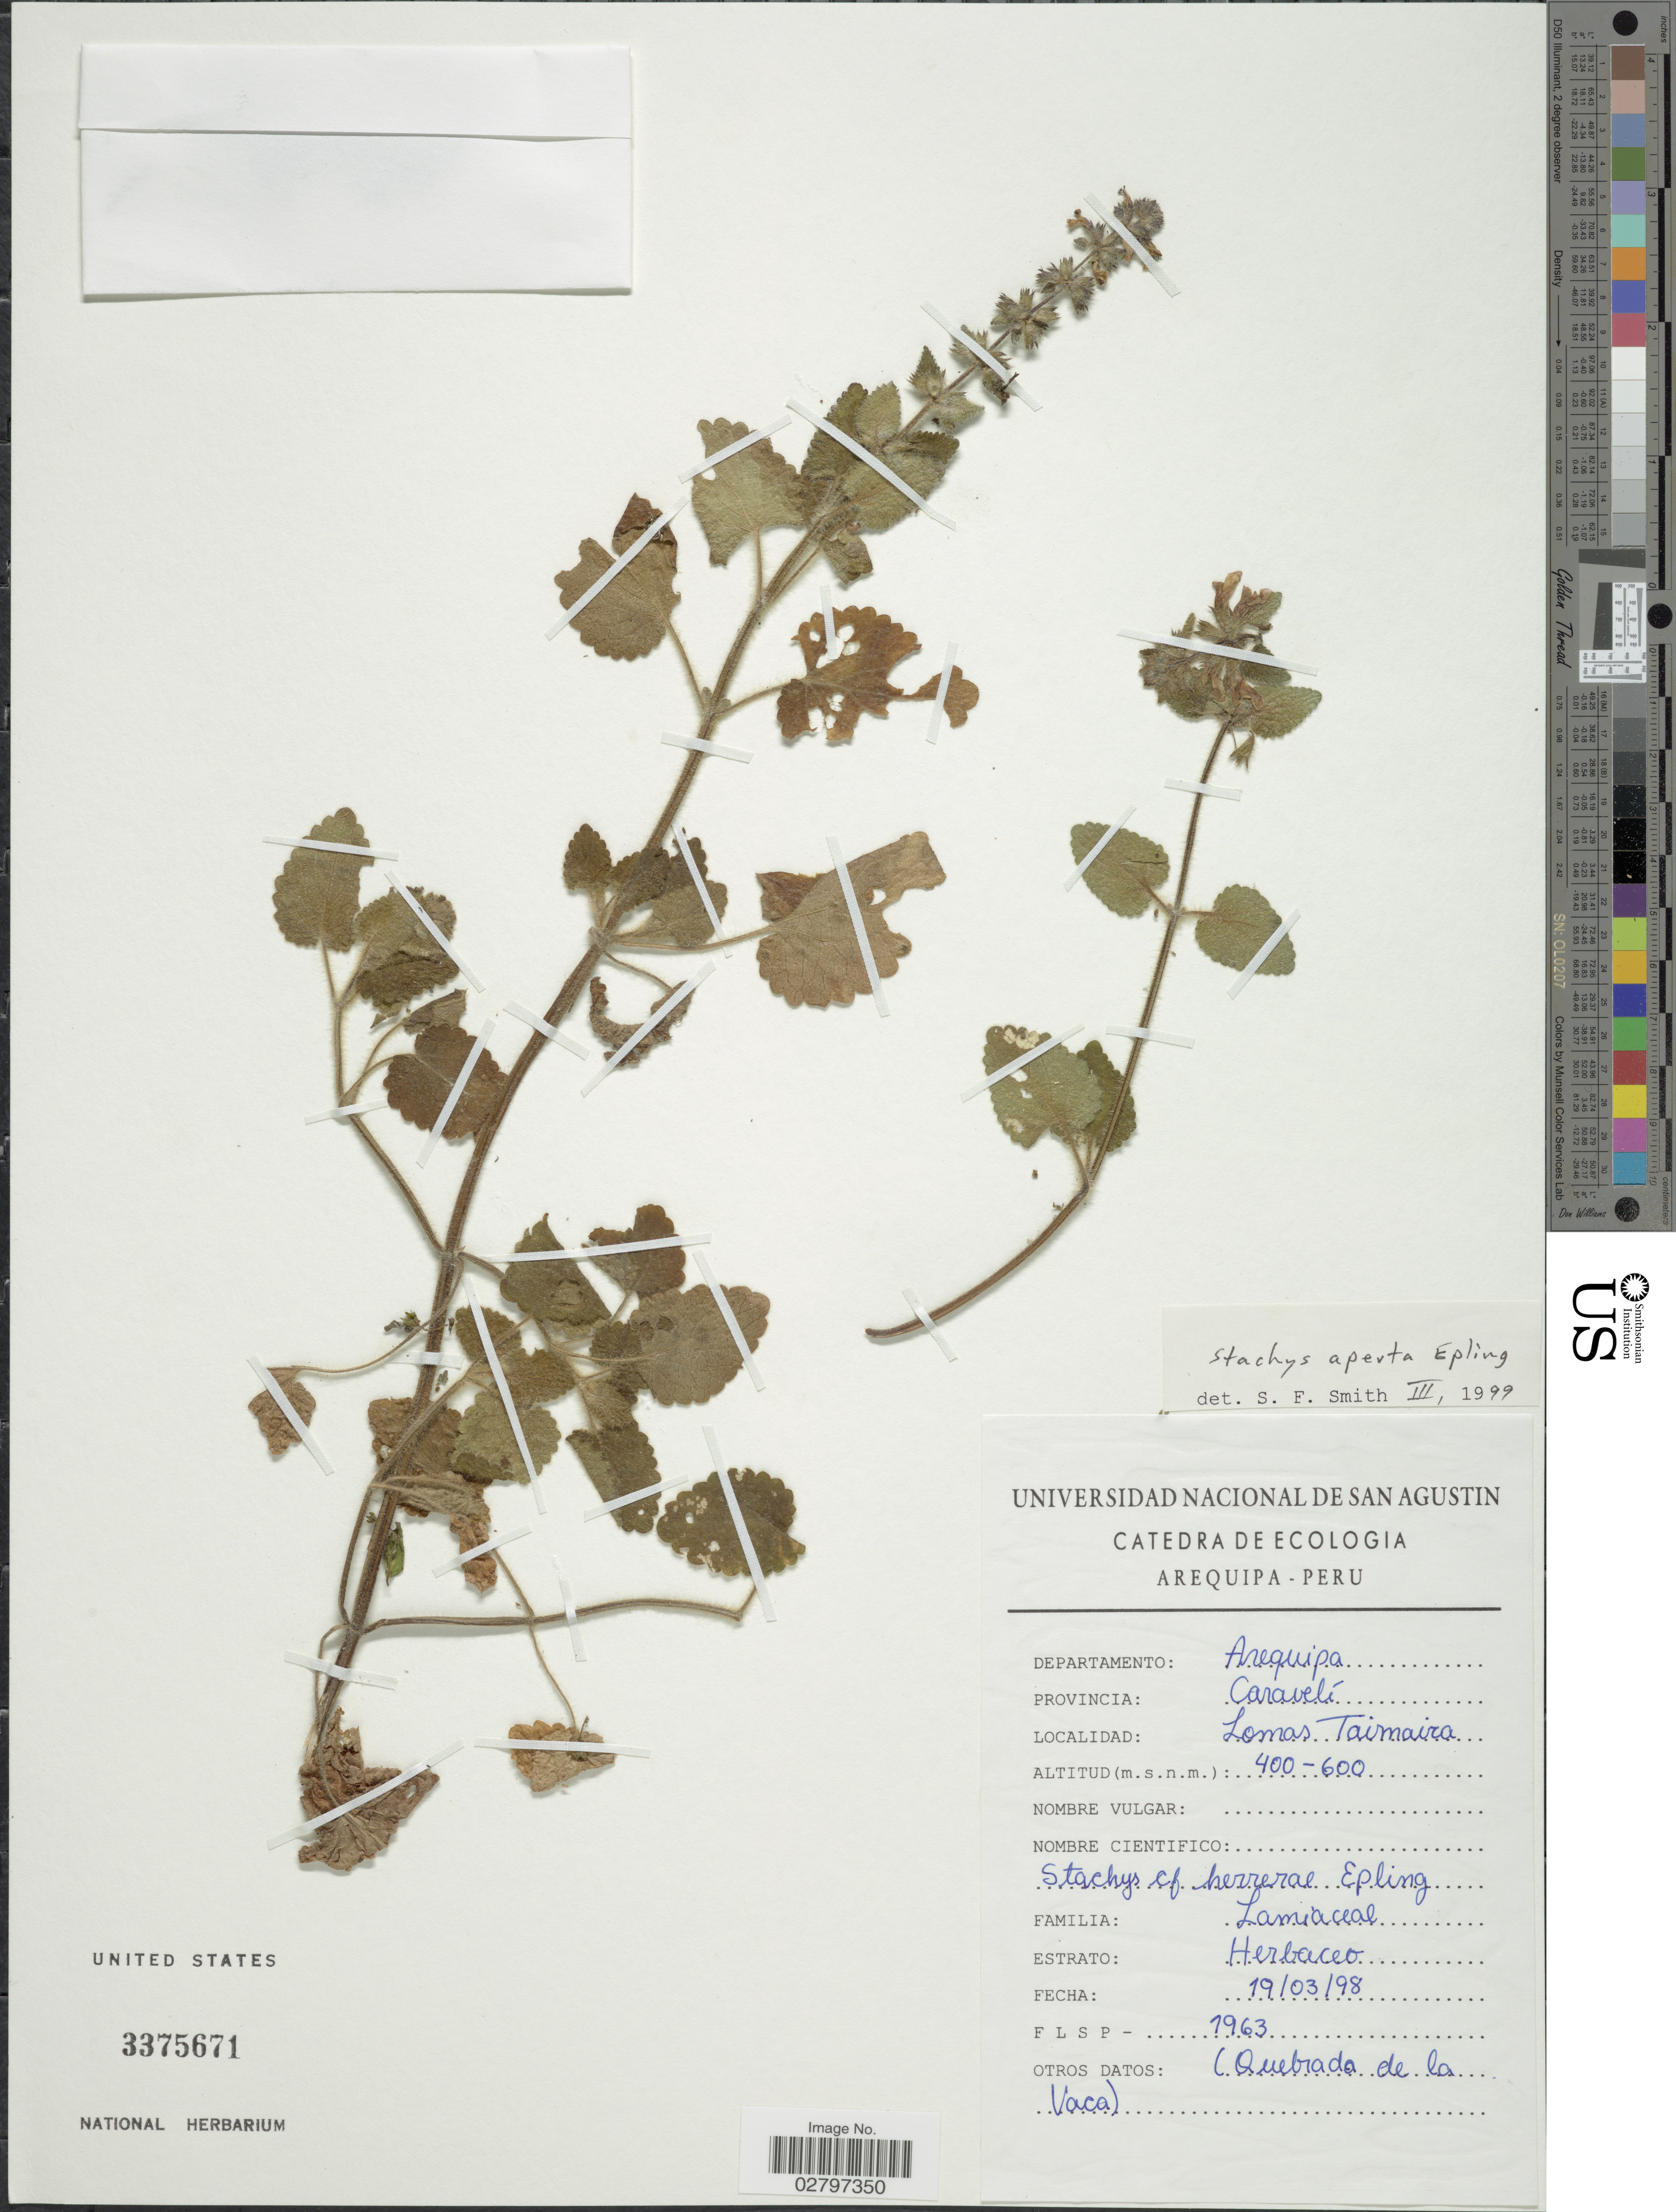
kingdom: Plantae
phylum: Tracheophyta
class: Magnoliopsida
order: Lamiales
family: Lamiaceae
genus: Stachys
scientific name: Stachys aperta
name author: Epling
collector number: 1963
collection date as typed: Transcribed d/m/y: 19/3/98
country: Peru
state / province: Arequipa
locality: Departamento: Arequipa, Provincia: Caravelí, Lomas Taimaira.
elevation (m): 400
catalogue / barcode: US 3375671